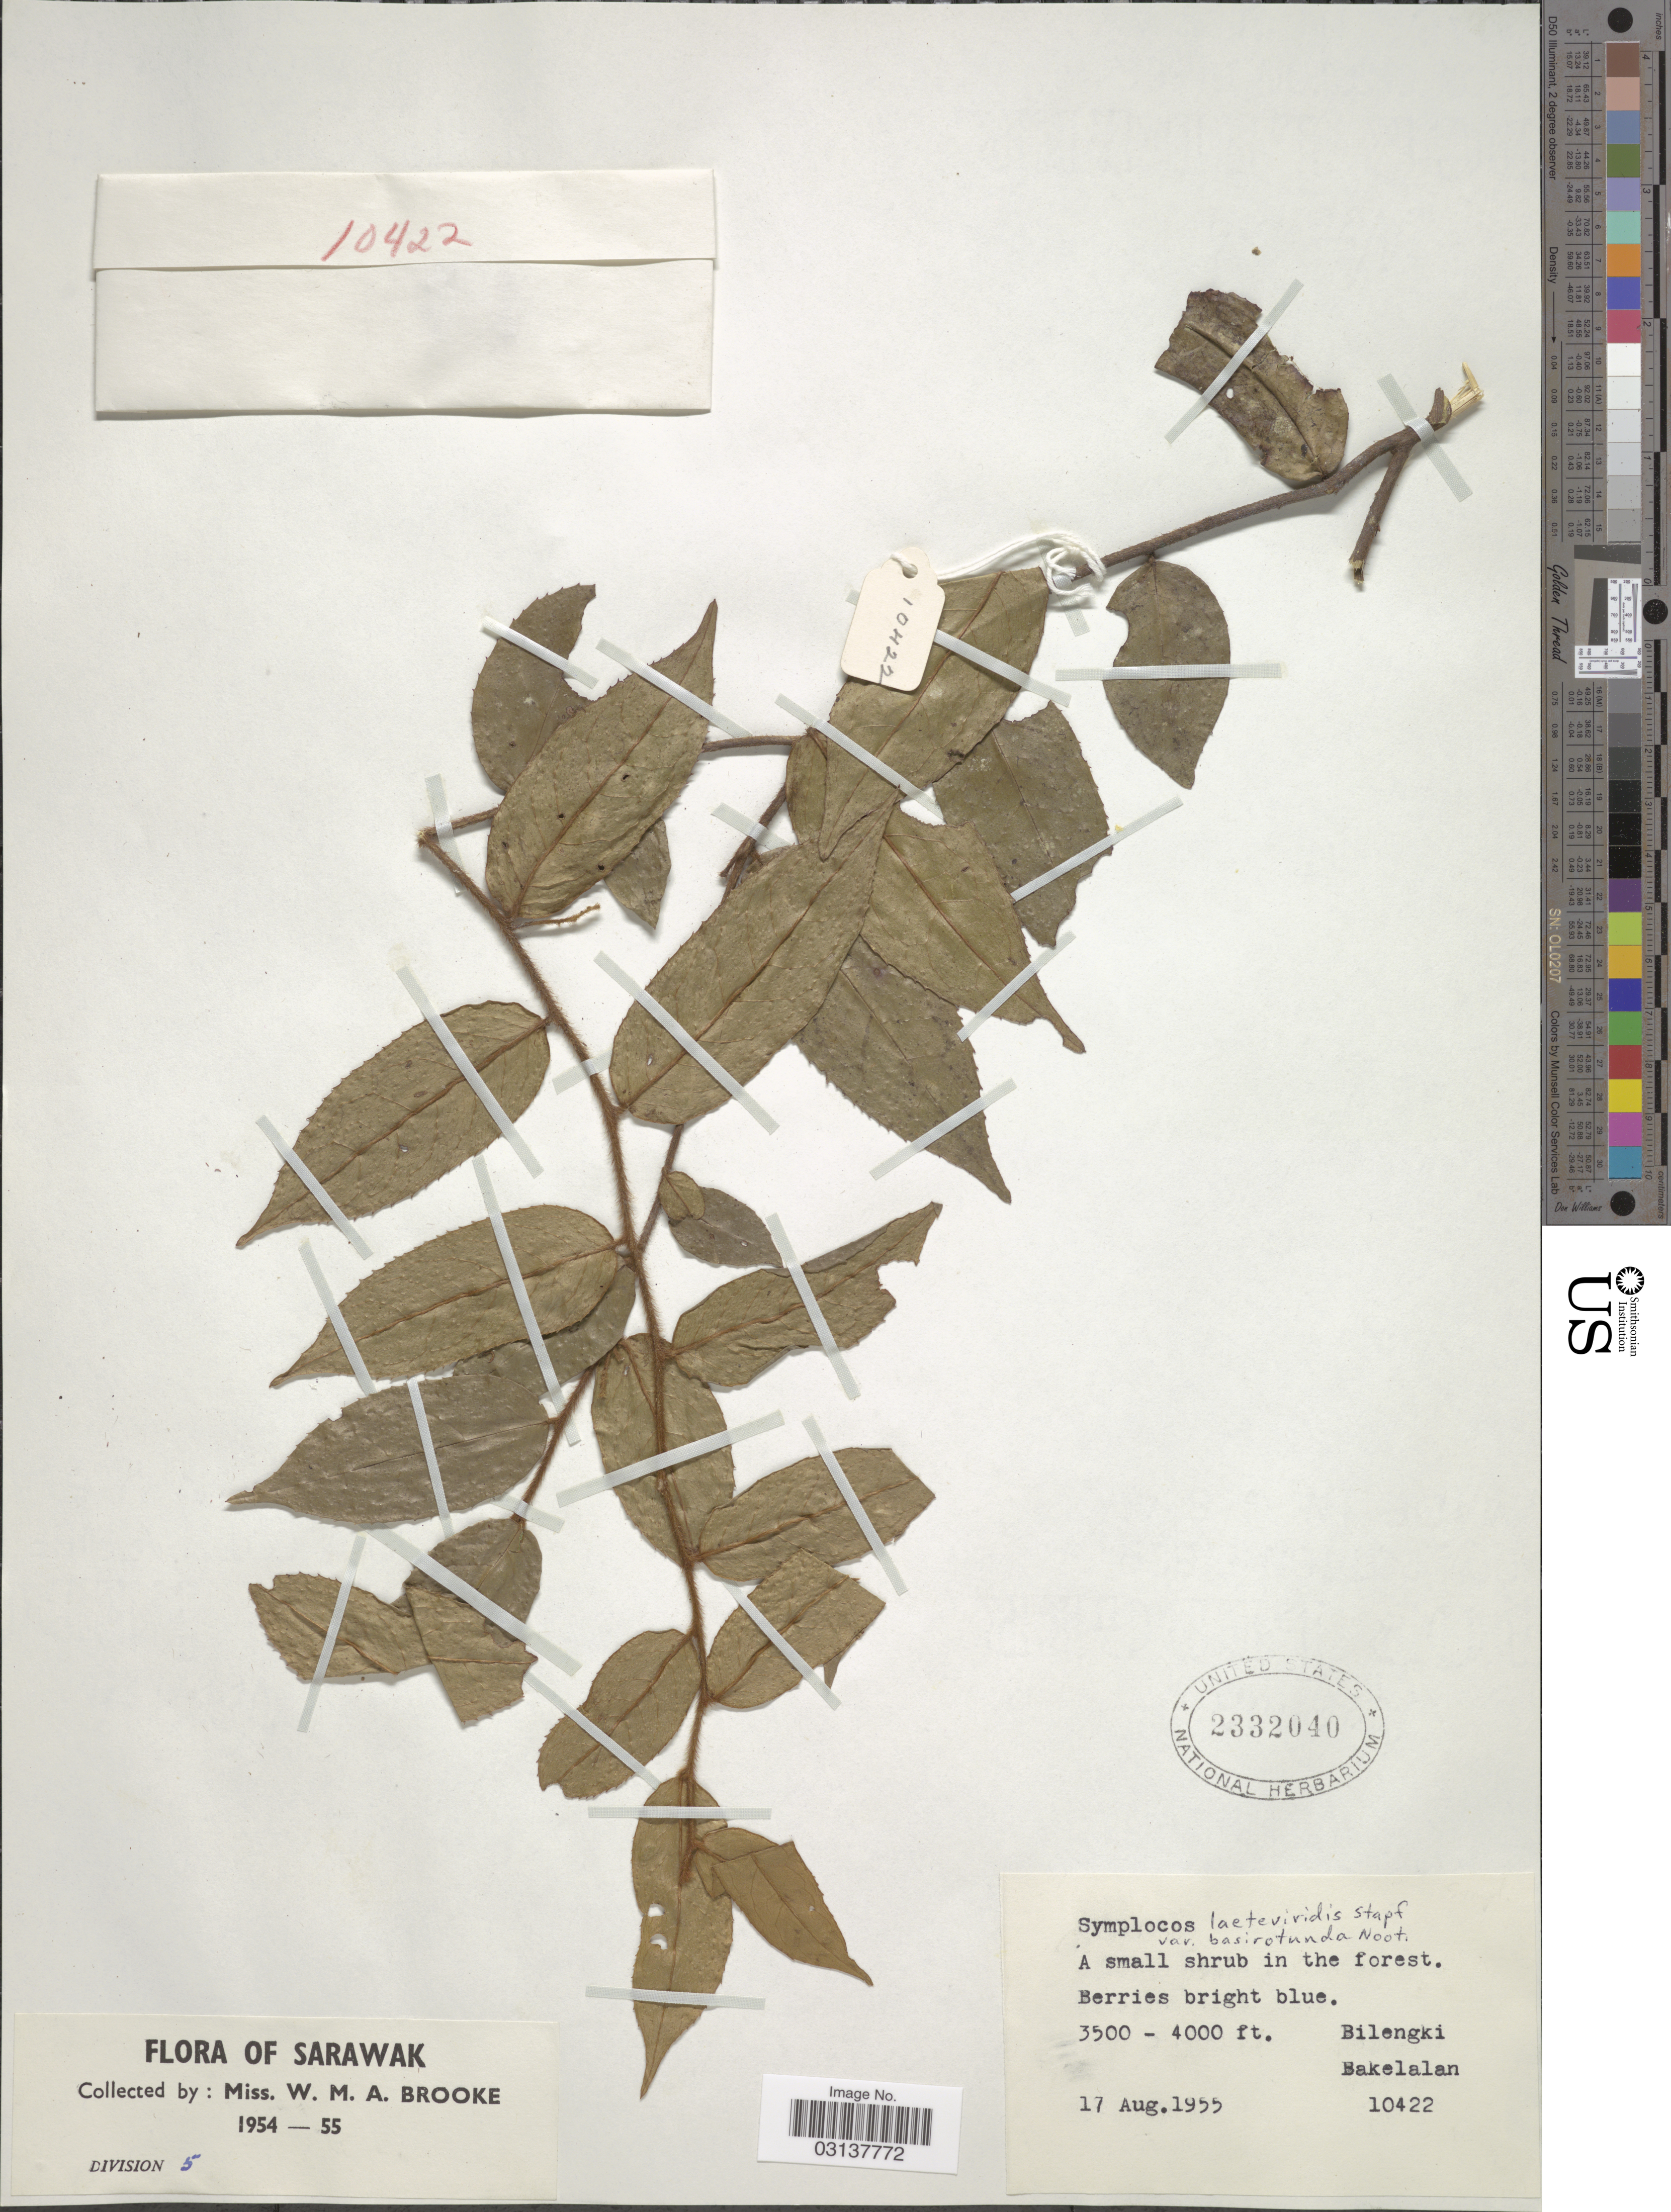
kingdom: Plantae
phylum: Tracheophyta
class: Magnoliopsida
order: Ericales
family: Symplocaceae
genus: Symplocos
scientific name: Symplocos laeteviridis var. basirotunda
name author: Noot.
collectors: W. Brooke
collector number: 10422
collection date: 1955-08-17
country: Malaysia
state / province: Sarawak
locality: Bilengski, Bakelalan.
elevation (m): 1067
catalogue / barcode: US 2332040